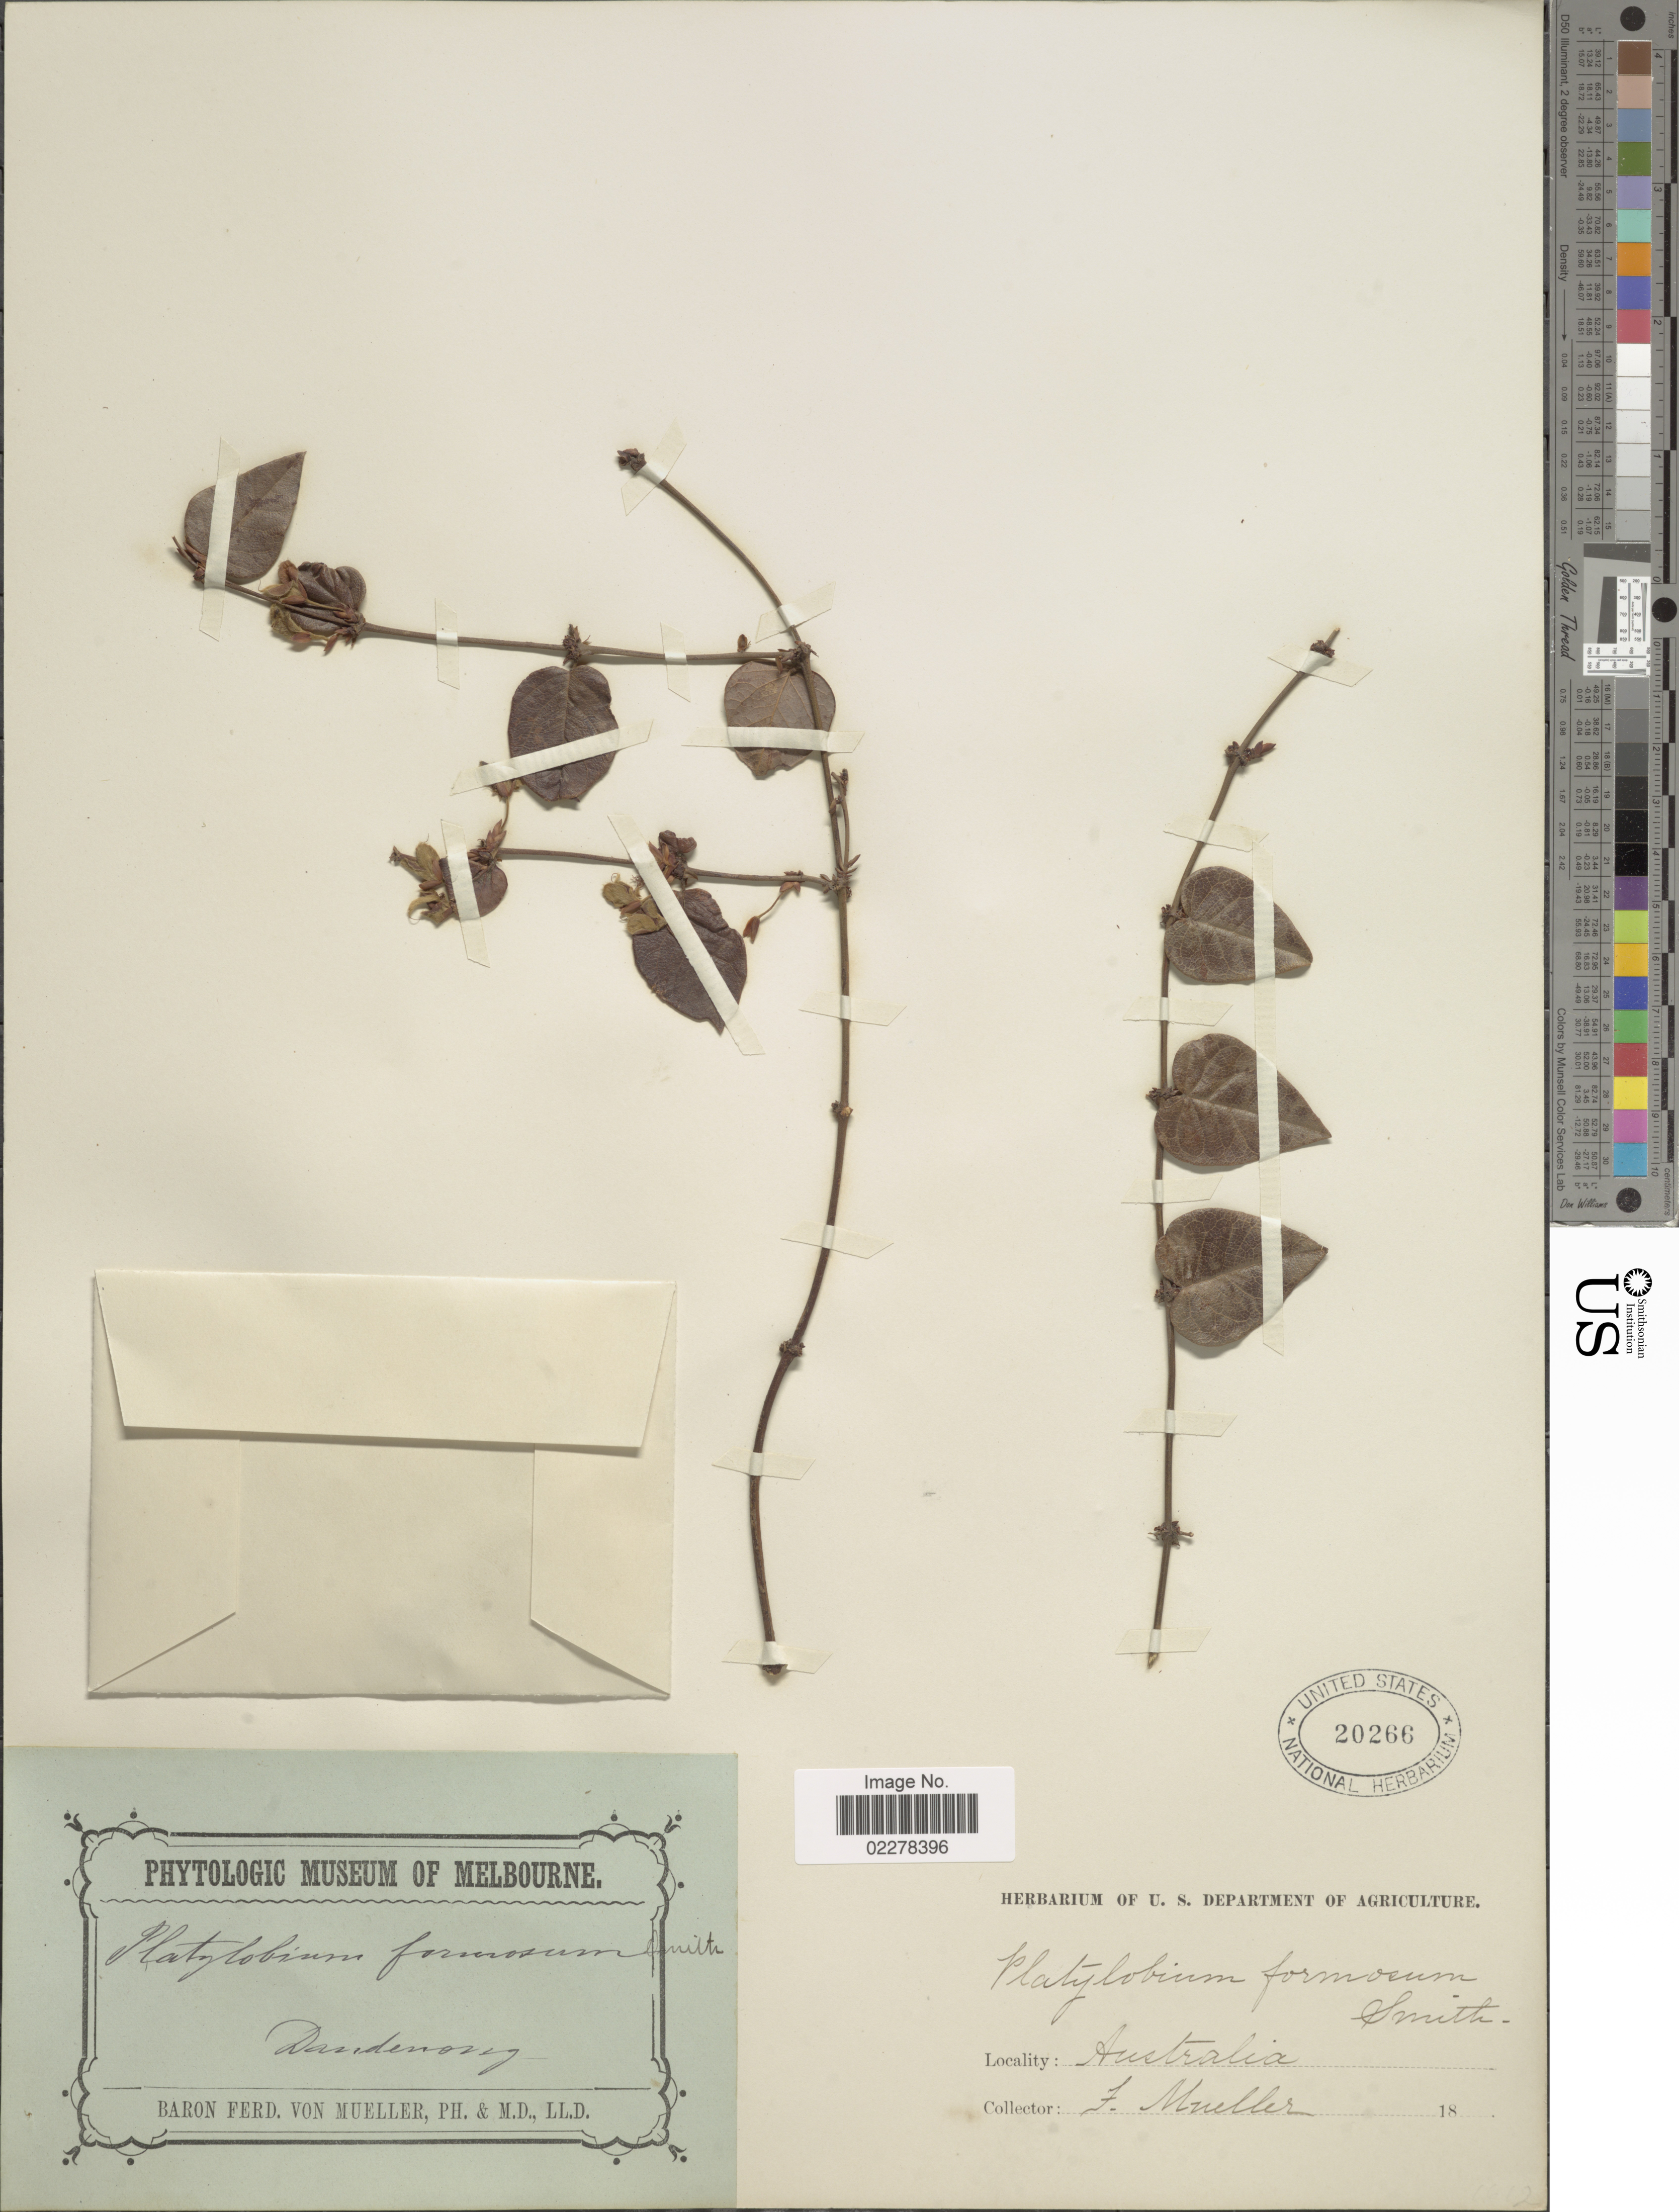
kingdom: Plantae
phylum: Tracheophyta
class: Magnoliopsida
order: Fabales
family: Fabaceae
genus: Platylobium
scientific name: Platylobium formosum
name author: Sm.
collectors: F. von Mueller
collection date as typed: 18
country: Australia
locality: Danderong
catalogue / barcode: US 20266